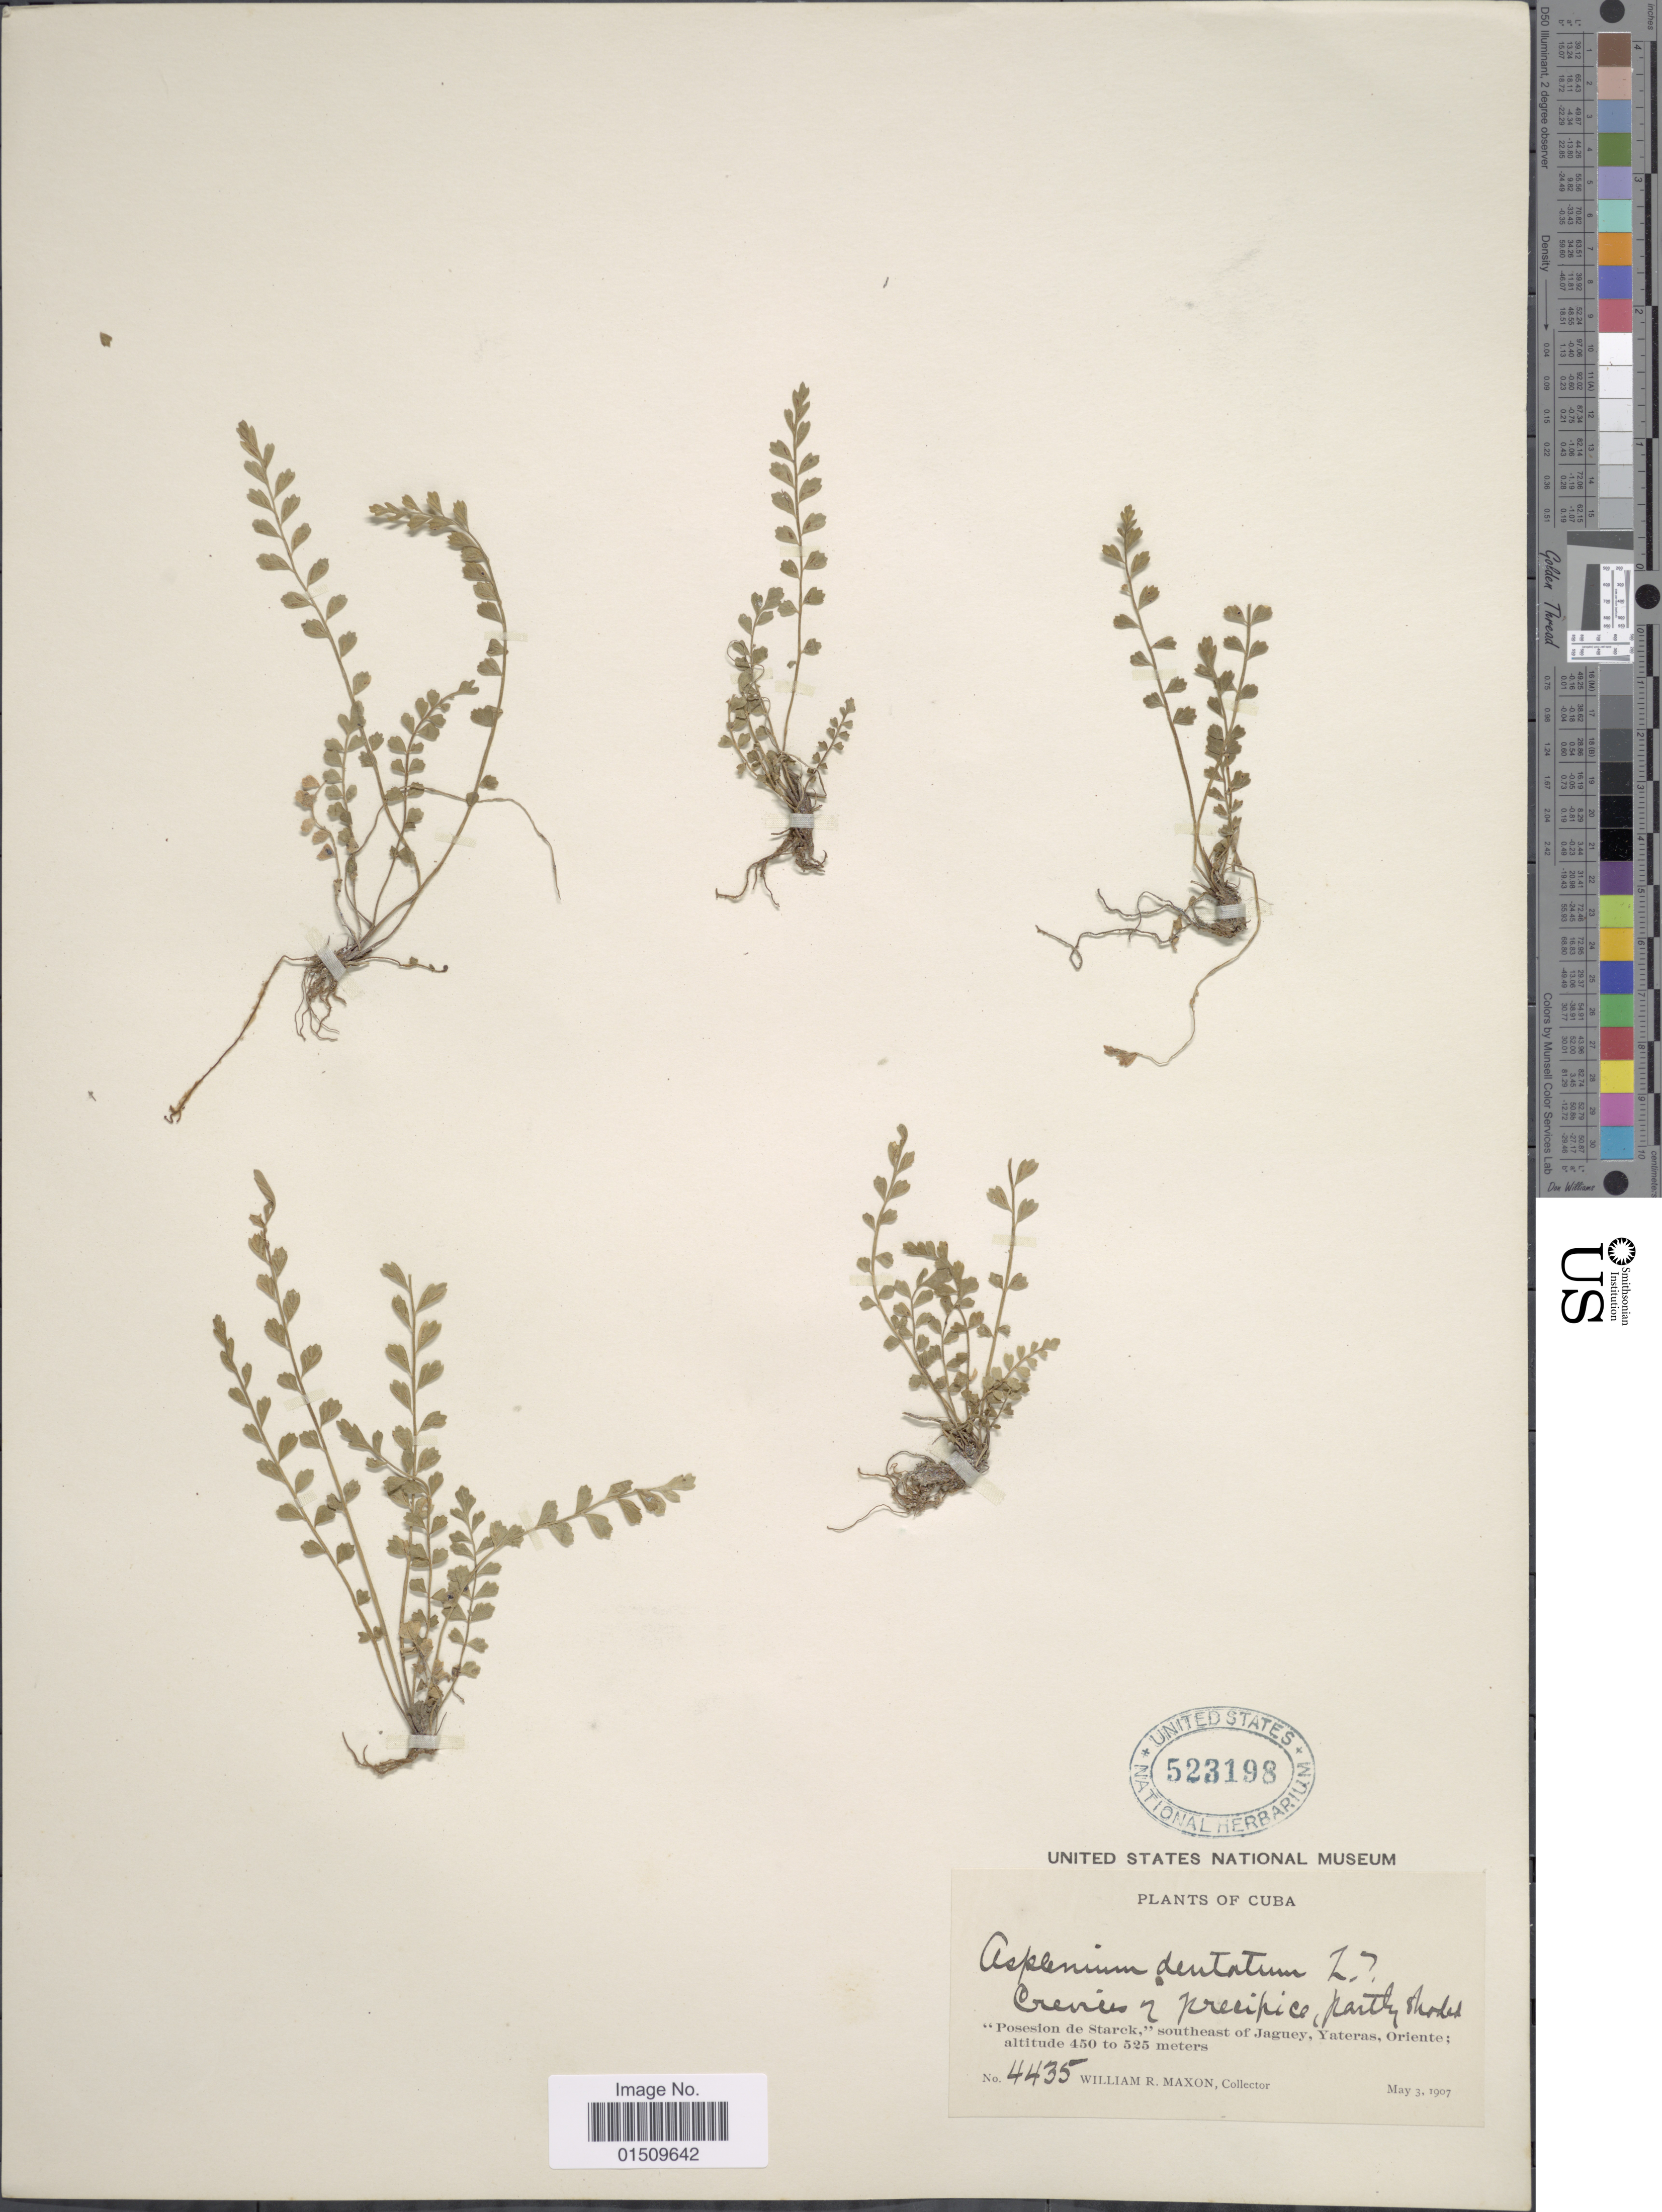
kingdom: Plantae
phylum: Tracheophyta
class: Polypodiopsida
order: Polypodiales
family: Aspleniaceae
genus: Asplenium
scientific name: Asplenium trichomanes-dentatum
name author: L.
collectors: W. R. Maxon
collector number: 4435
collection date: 1907-05-03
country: Cuba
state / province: Oriente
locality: Cuba, "Posesion de Starck." southeast of Jague, Yateras.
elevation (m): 450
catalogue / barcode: US 523198